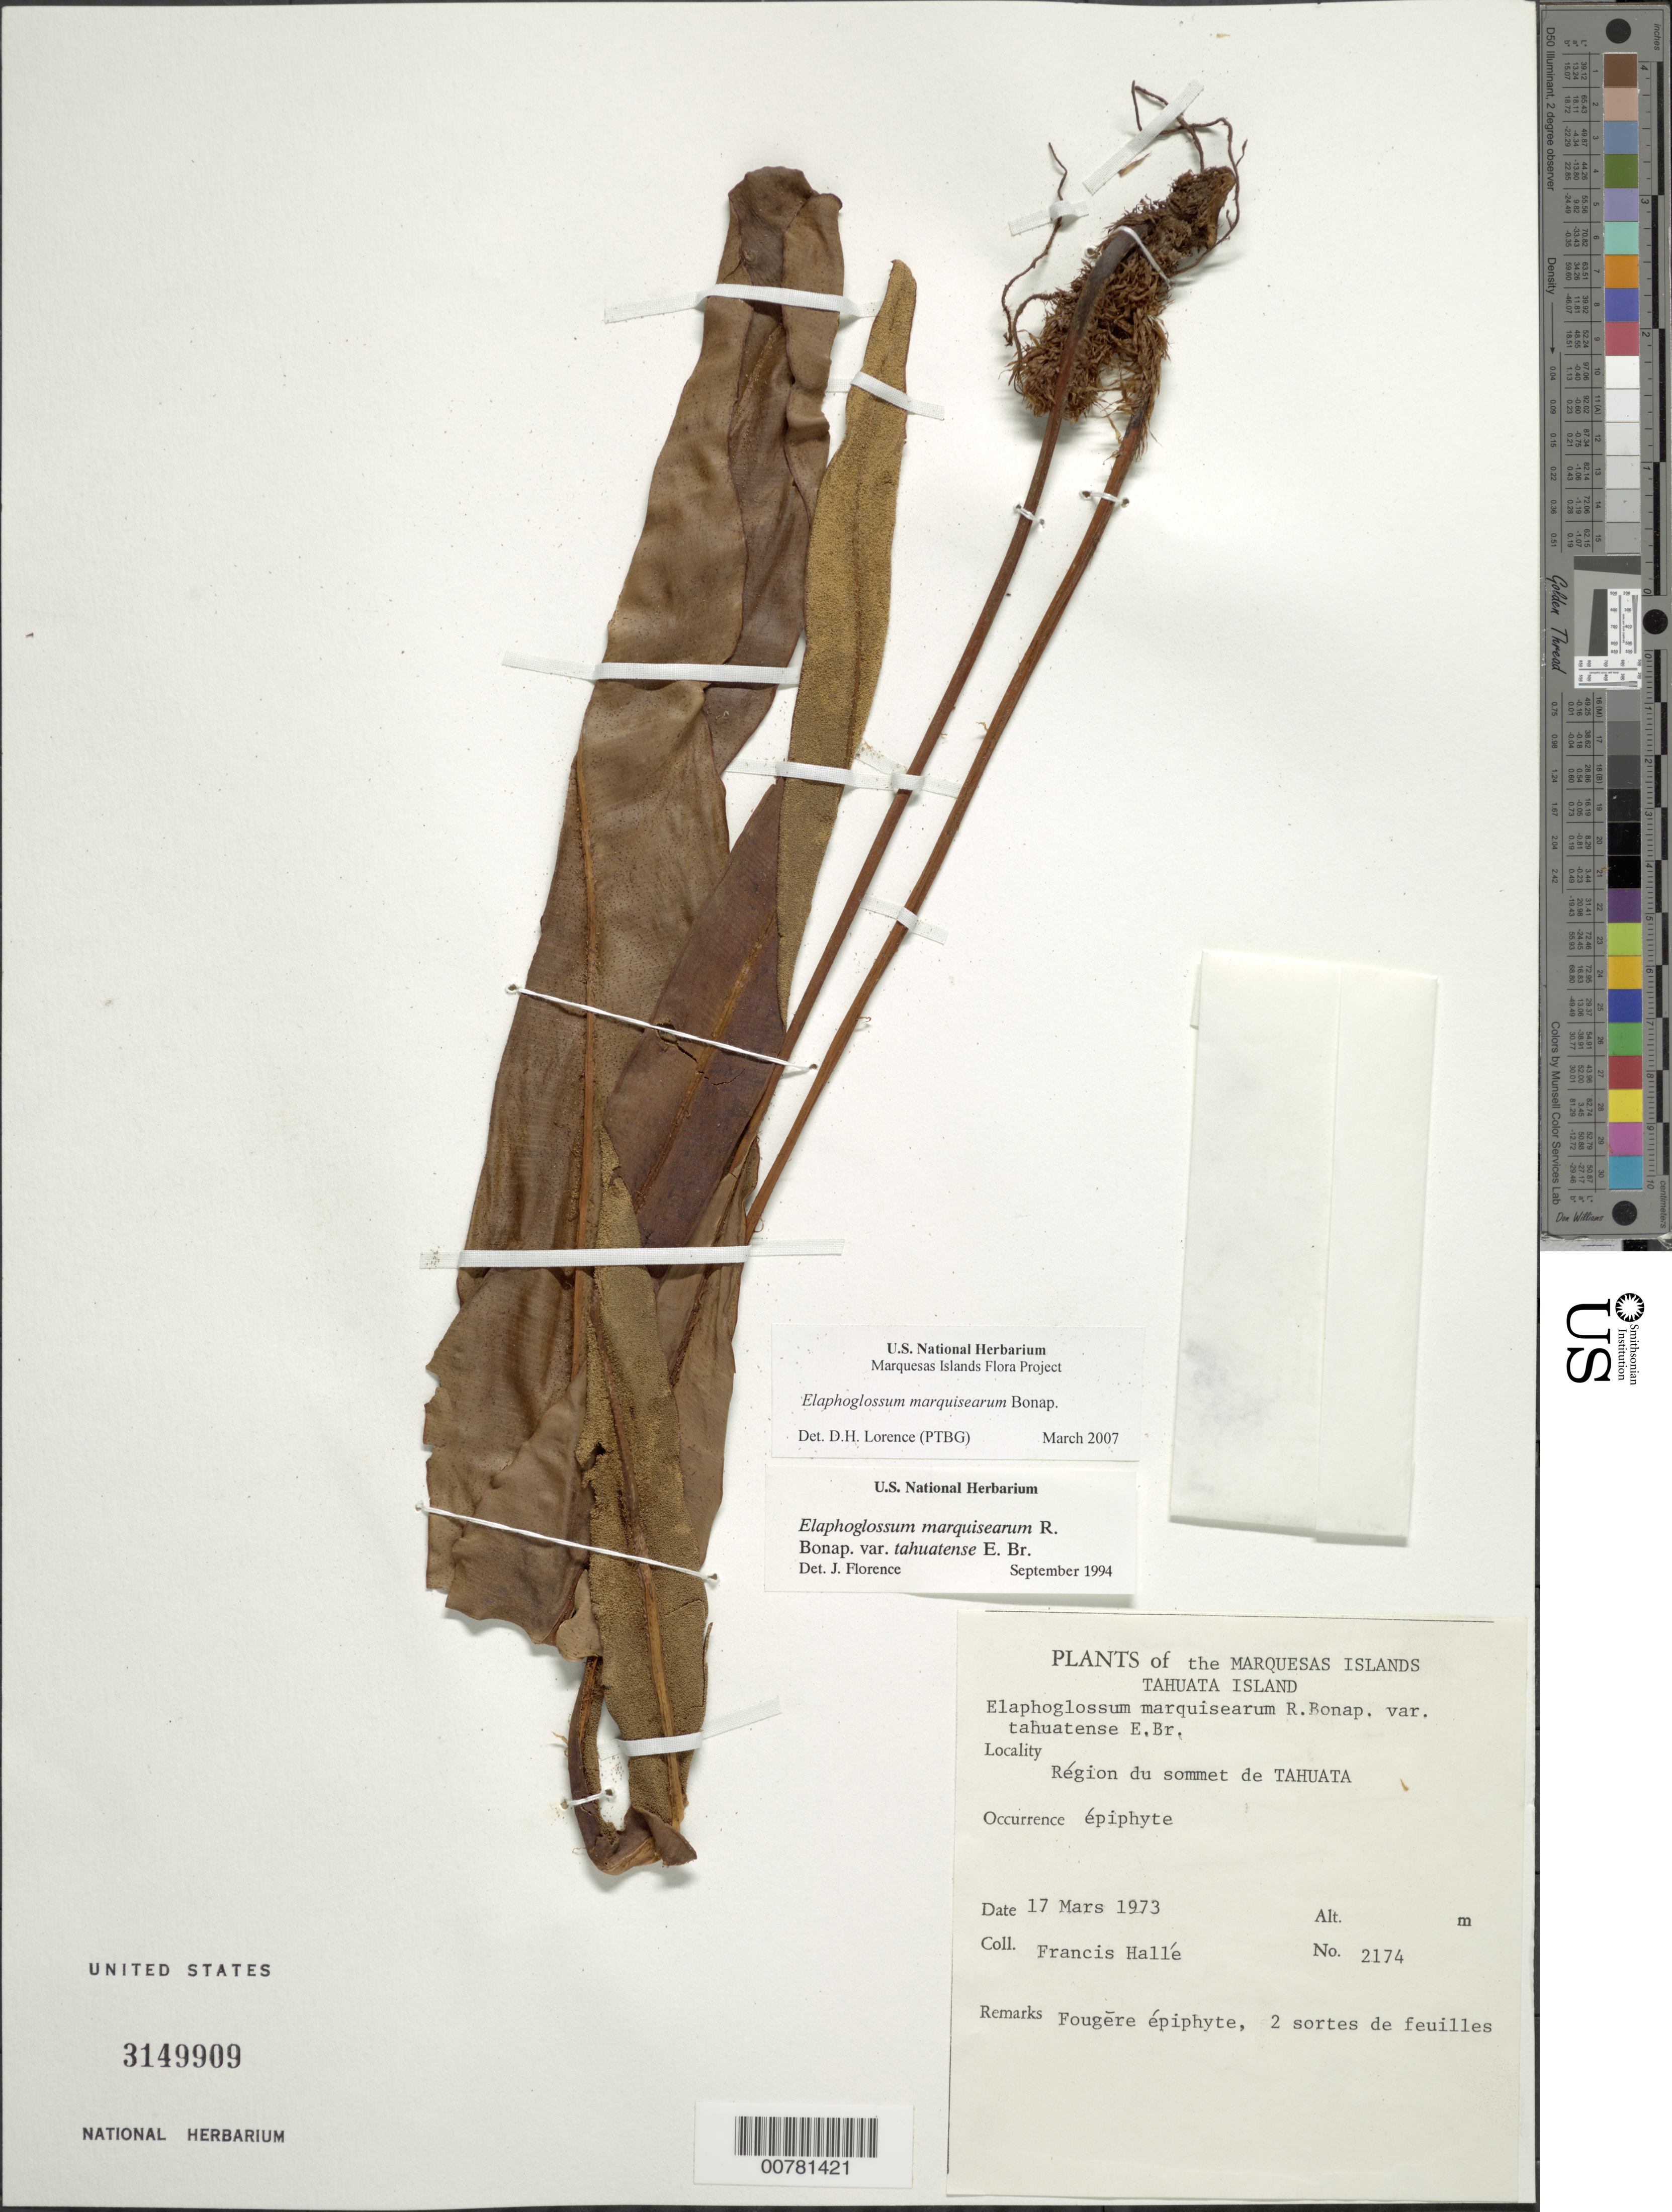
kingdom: Plantae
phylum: Tracheophyta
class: Polypodiopsida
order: Polypodiales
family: Dryopteridaceae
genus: Elaphoglossum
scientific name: Elaphoglossum marquisearum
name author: Bonap.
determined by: Rouhan, G.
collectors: F. Hallé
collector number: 2174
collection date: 1973-03-17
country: French Polynesia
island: Tahuata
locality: Région du sommet de Tahuata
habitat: Fougère épiphyte, 2 sortes de feuilles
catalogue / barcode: US 3149909